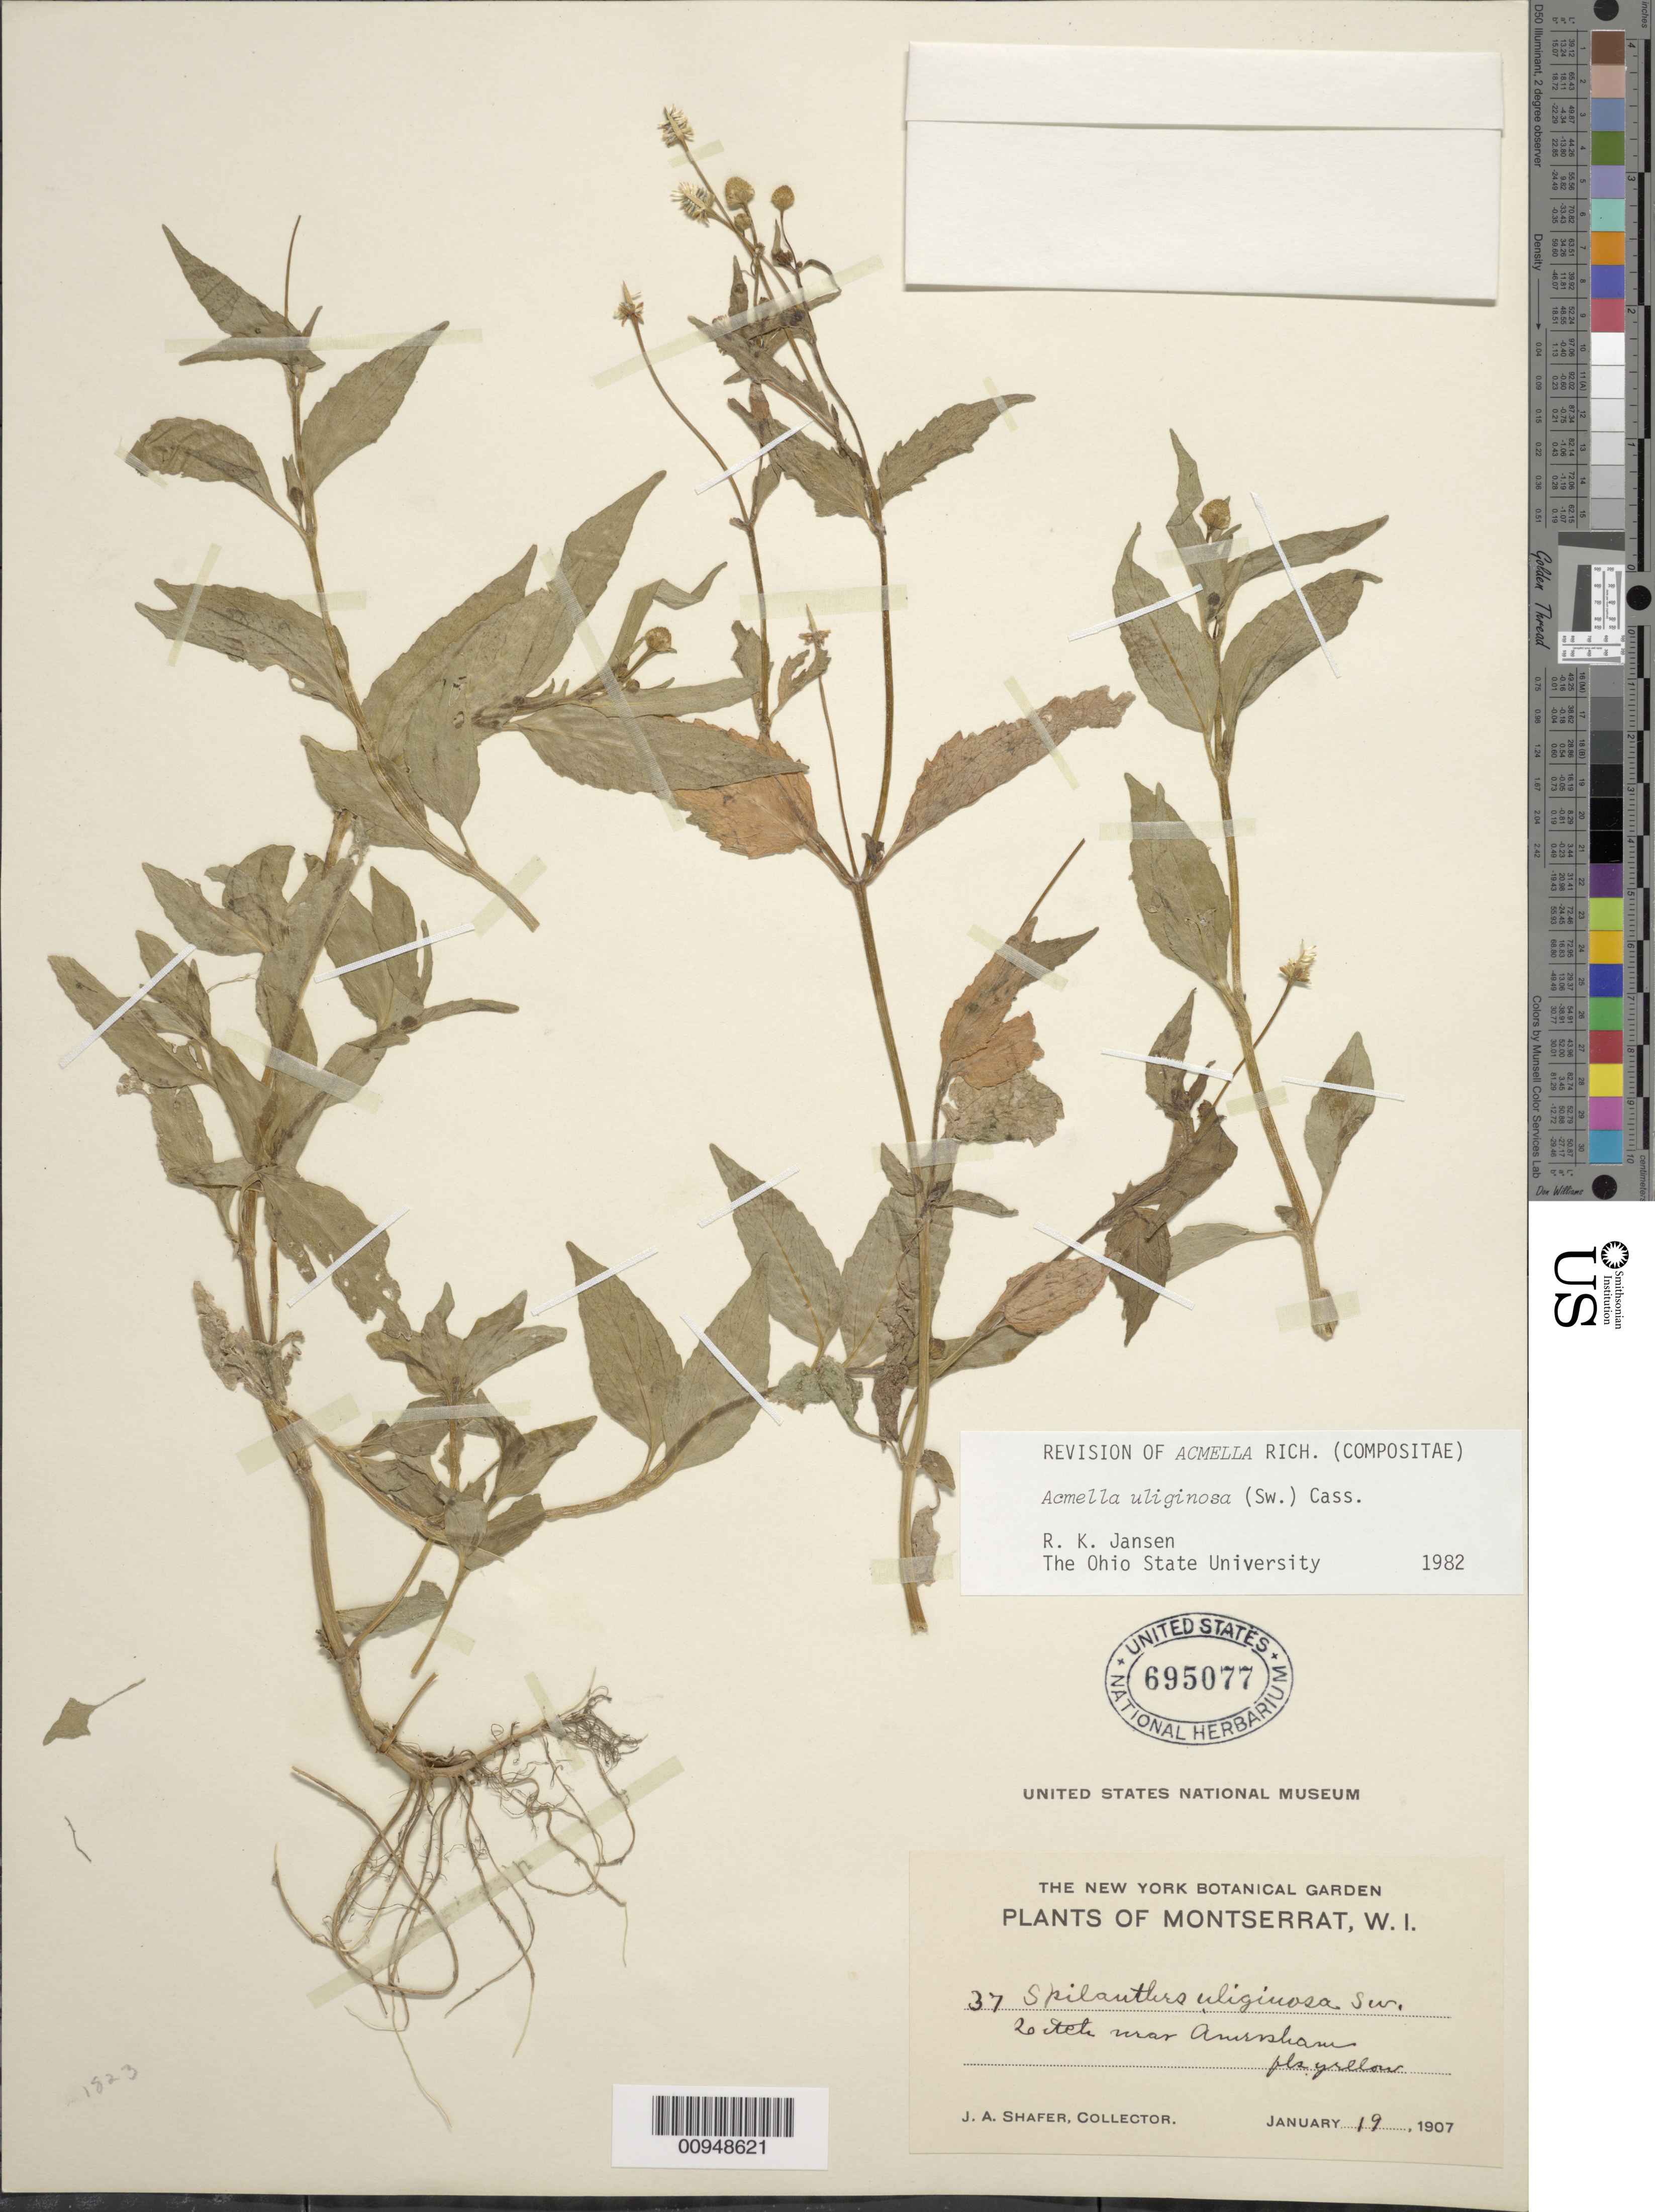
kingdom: Plantae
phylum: Tracheophyta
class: Magnoliopsida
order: Asterales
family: Asteraceae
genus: Acmella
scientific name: Acmella uliginosa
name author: (Sw.) Cass.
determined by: Jansen, R. K.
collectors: J. A. Shafer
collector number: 37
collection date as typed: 19 Jan 1907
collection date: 1907-01-19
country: Montserrat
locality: Near Anursham ?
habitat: Ditch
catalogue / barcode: US 695077